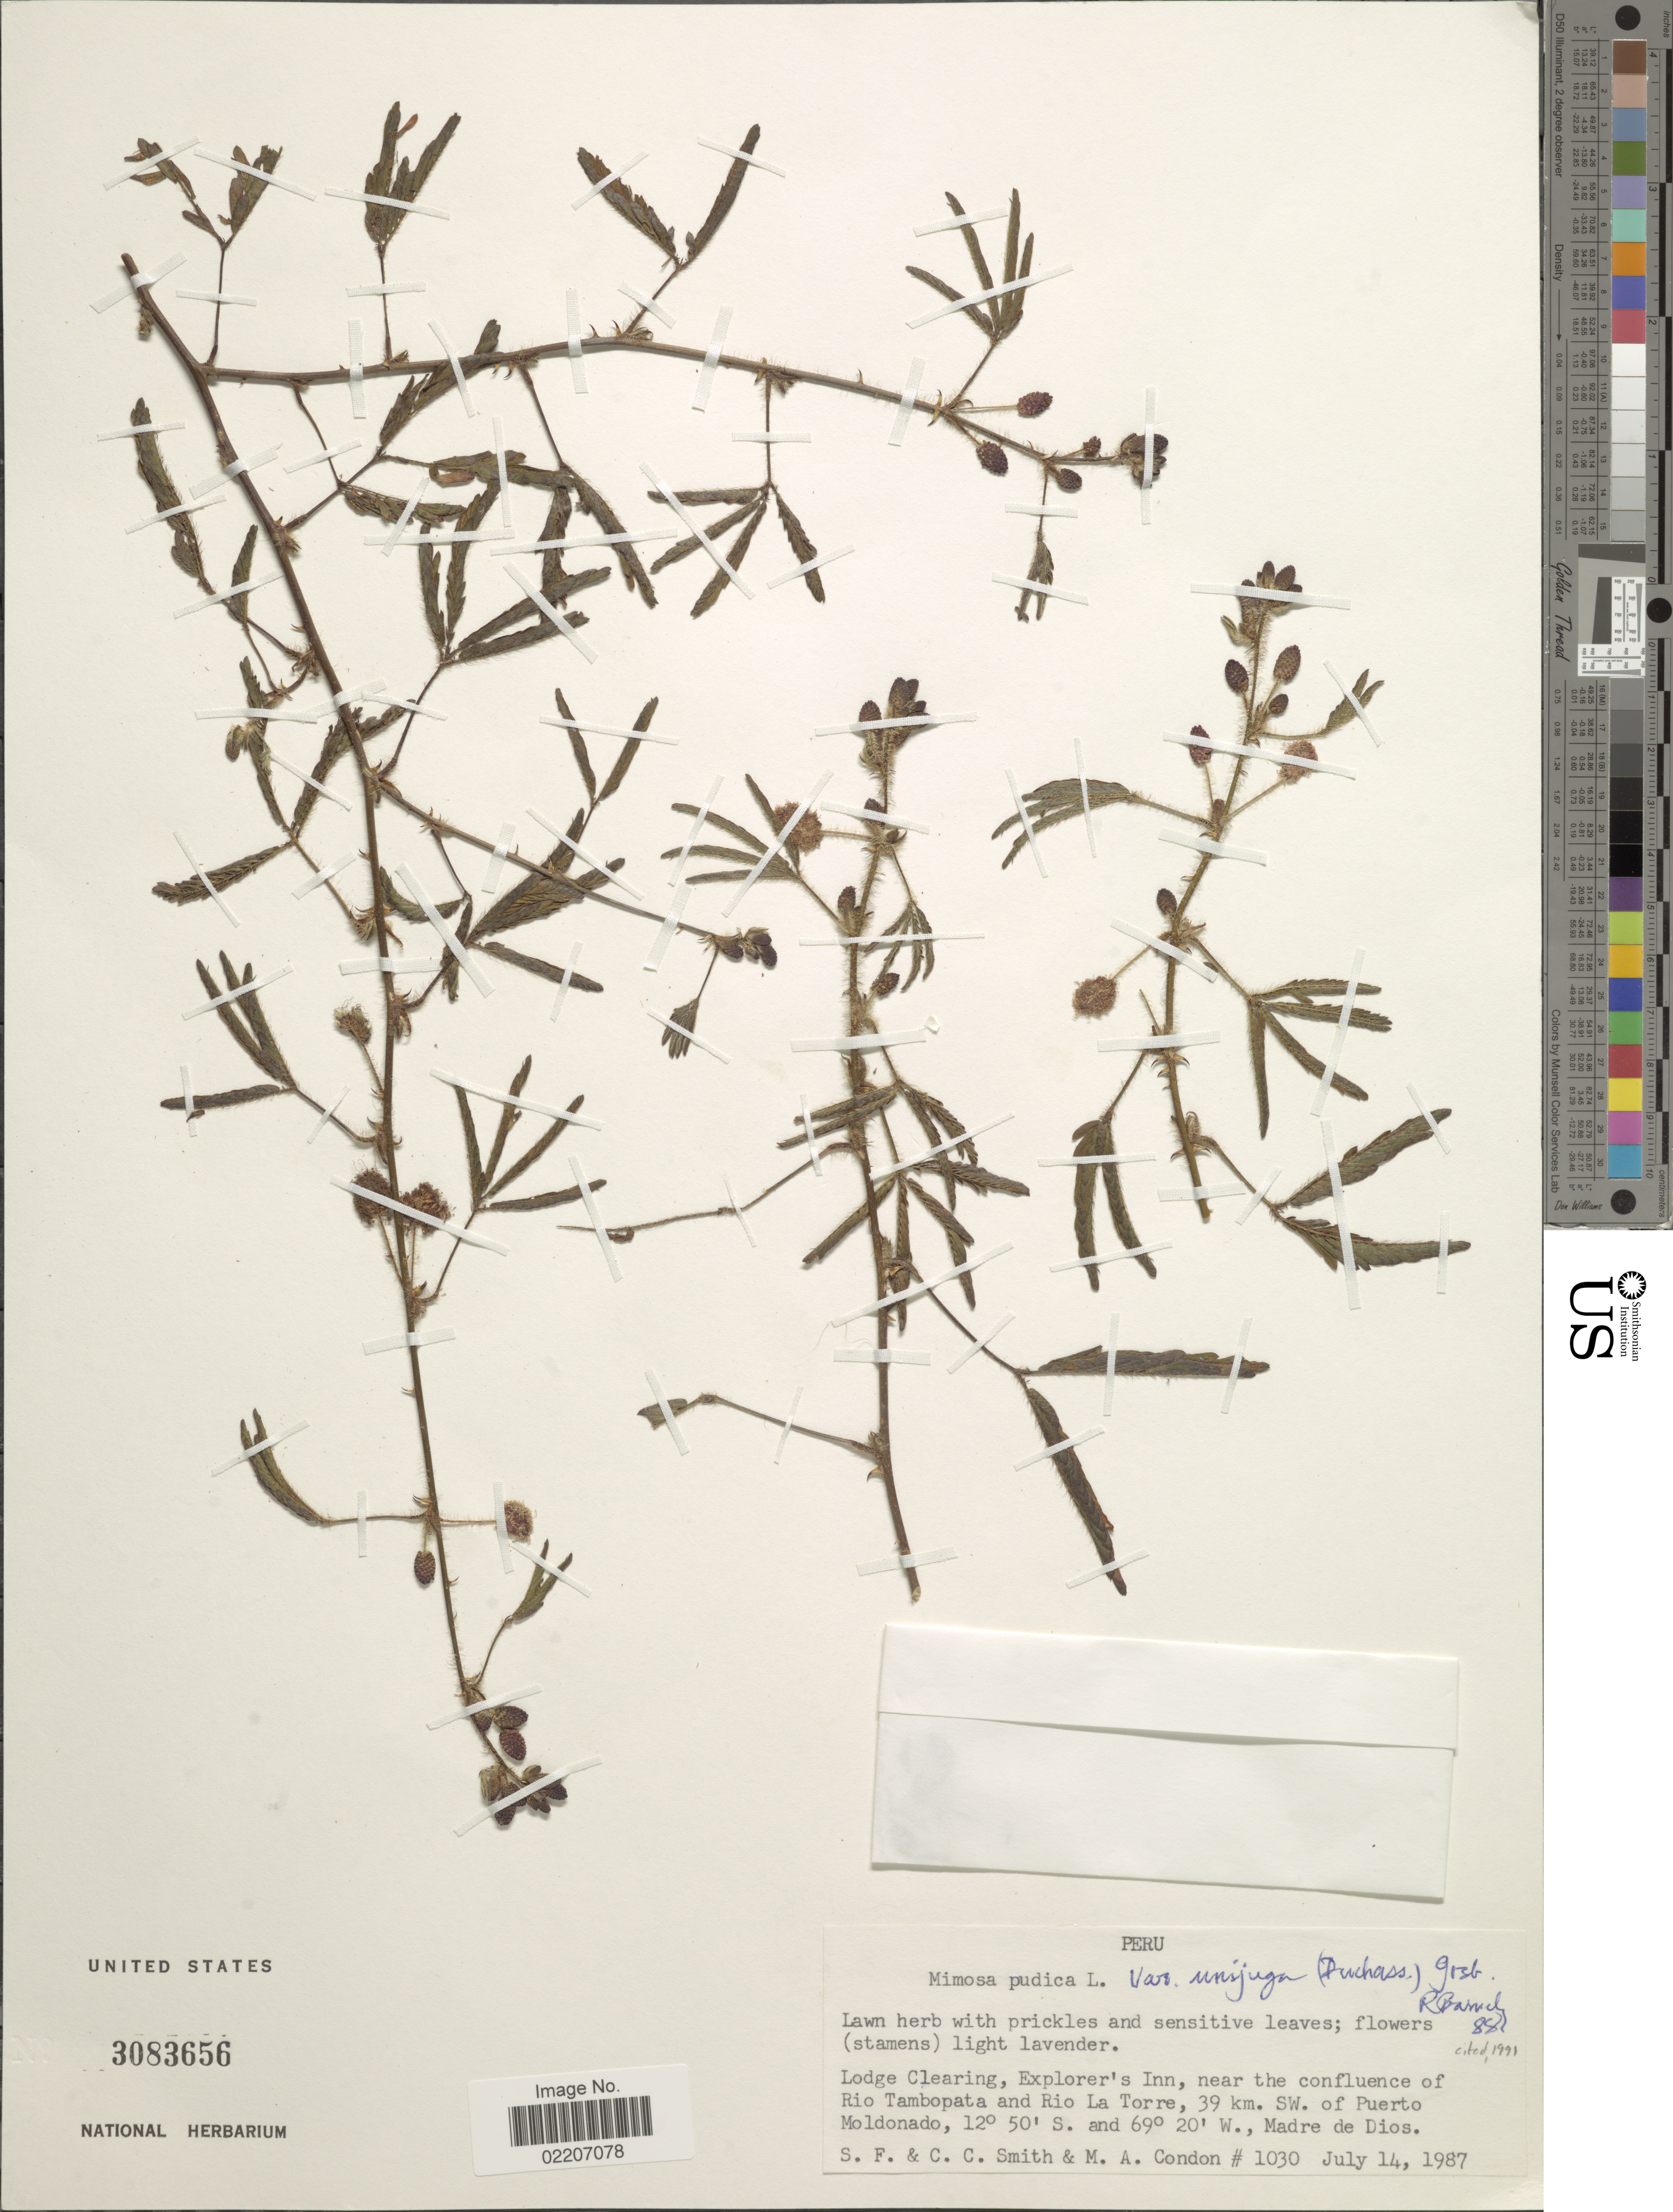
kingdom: Plantae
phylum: Tracheophyta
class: Magnoliopsida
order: Fabales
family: Fabaceae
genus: Mimosa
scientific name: Mimosa pudica var. unijuga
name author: (Walp. & Duchass.) Griseb.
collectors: S.F. Smith, C. C. Smith & M. Condon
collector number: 1030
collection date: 1987-07-14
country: Peru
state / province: Madre de Dios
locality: Lodge Clearing, Explorer's Inn, near the confluence of Rio Tambopata and Rio La Torre, 39 km SW of Puerto Moldonado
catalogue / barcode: US 3083656